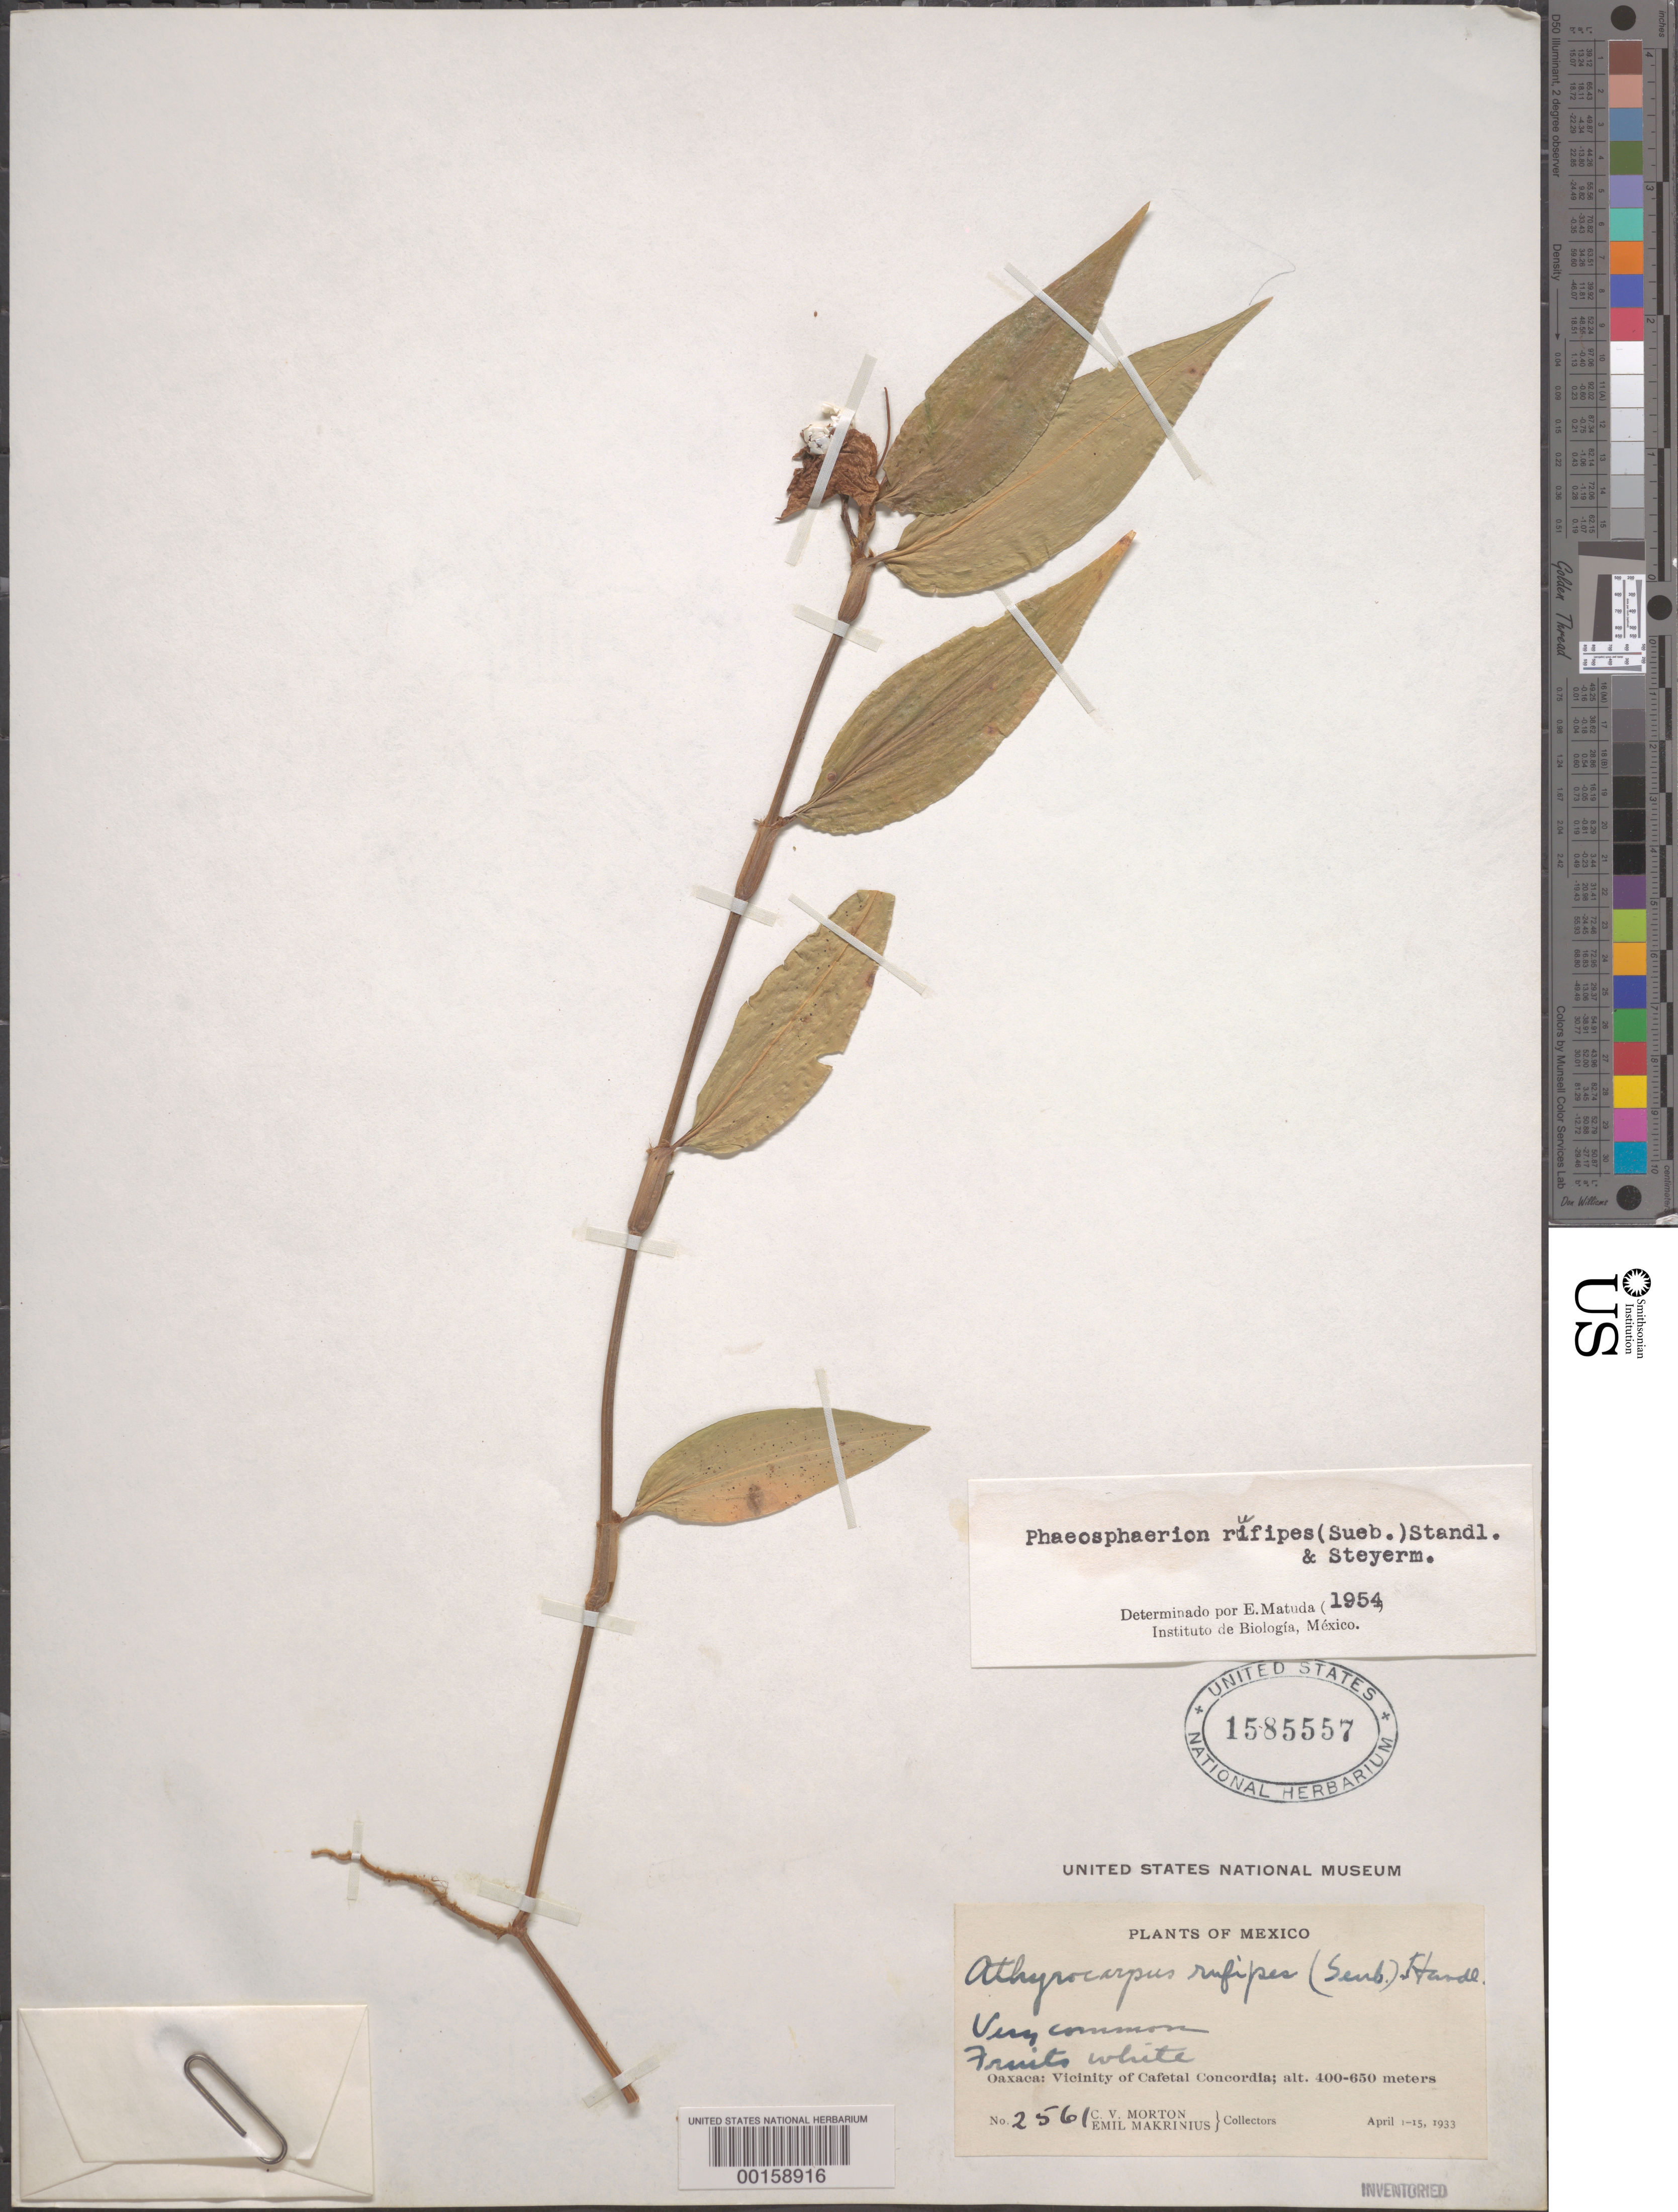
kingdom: Plantae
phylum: Tracheophyta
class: Liliopsida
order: Commelinales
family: Commelinaceae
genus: Commelina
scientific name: Commelina rufipes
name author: Seub.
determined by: Matuda, E.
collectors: C. V. Morton & E. Makrinius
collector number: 2561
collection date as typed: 01 Apr 1933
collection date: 1933-04-01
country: Mexico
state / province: Oaxaca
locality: Cafetal concordia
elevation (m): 400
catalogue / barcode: US 1585557